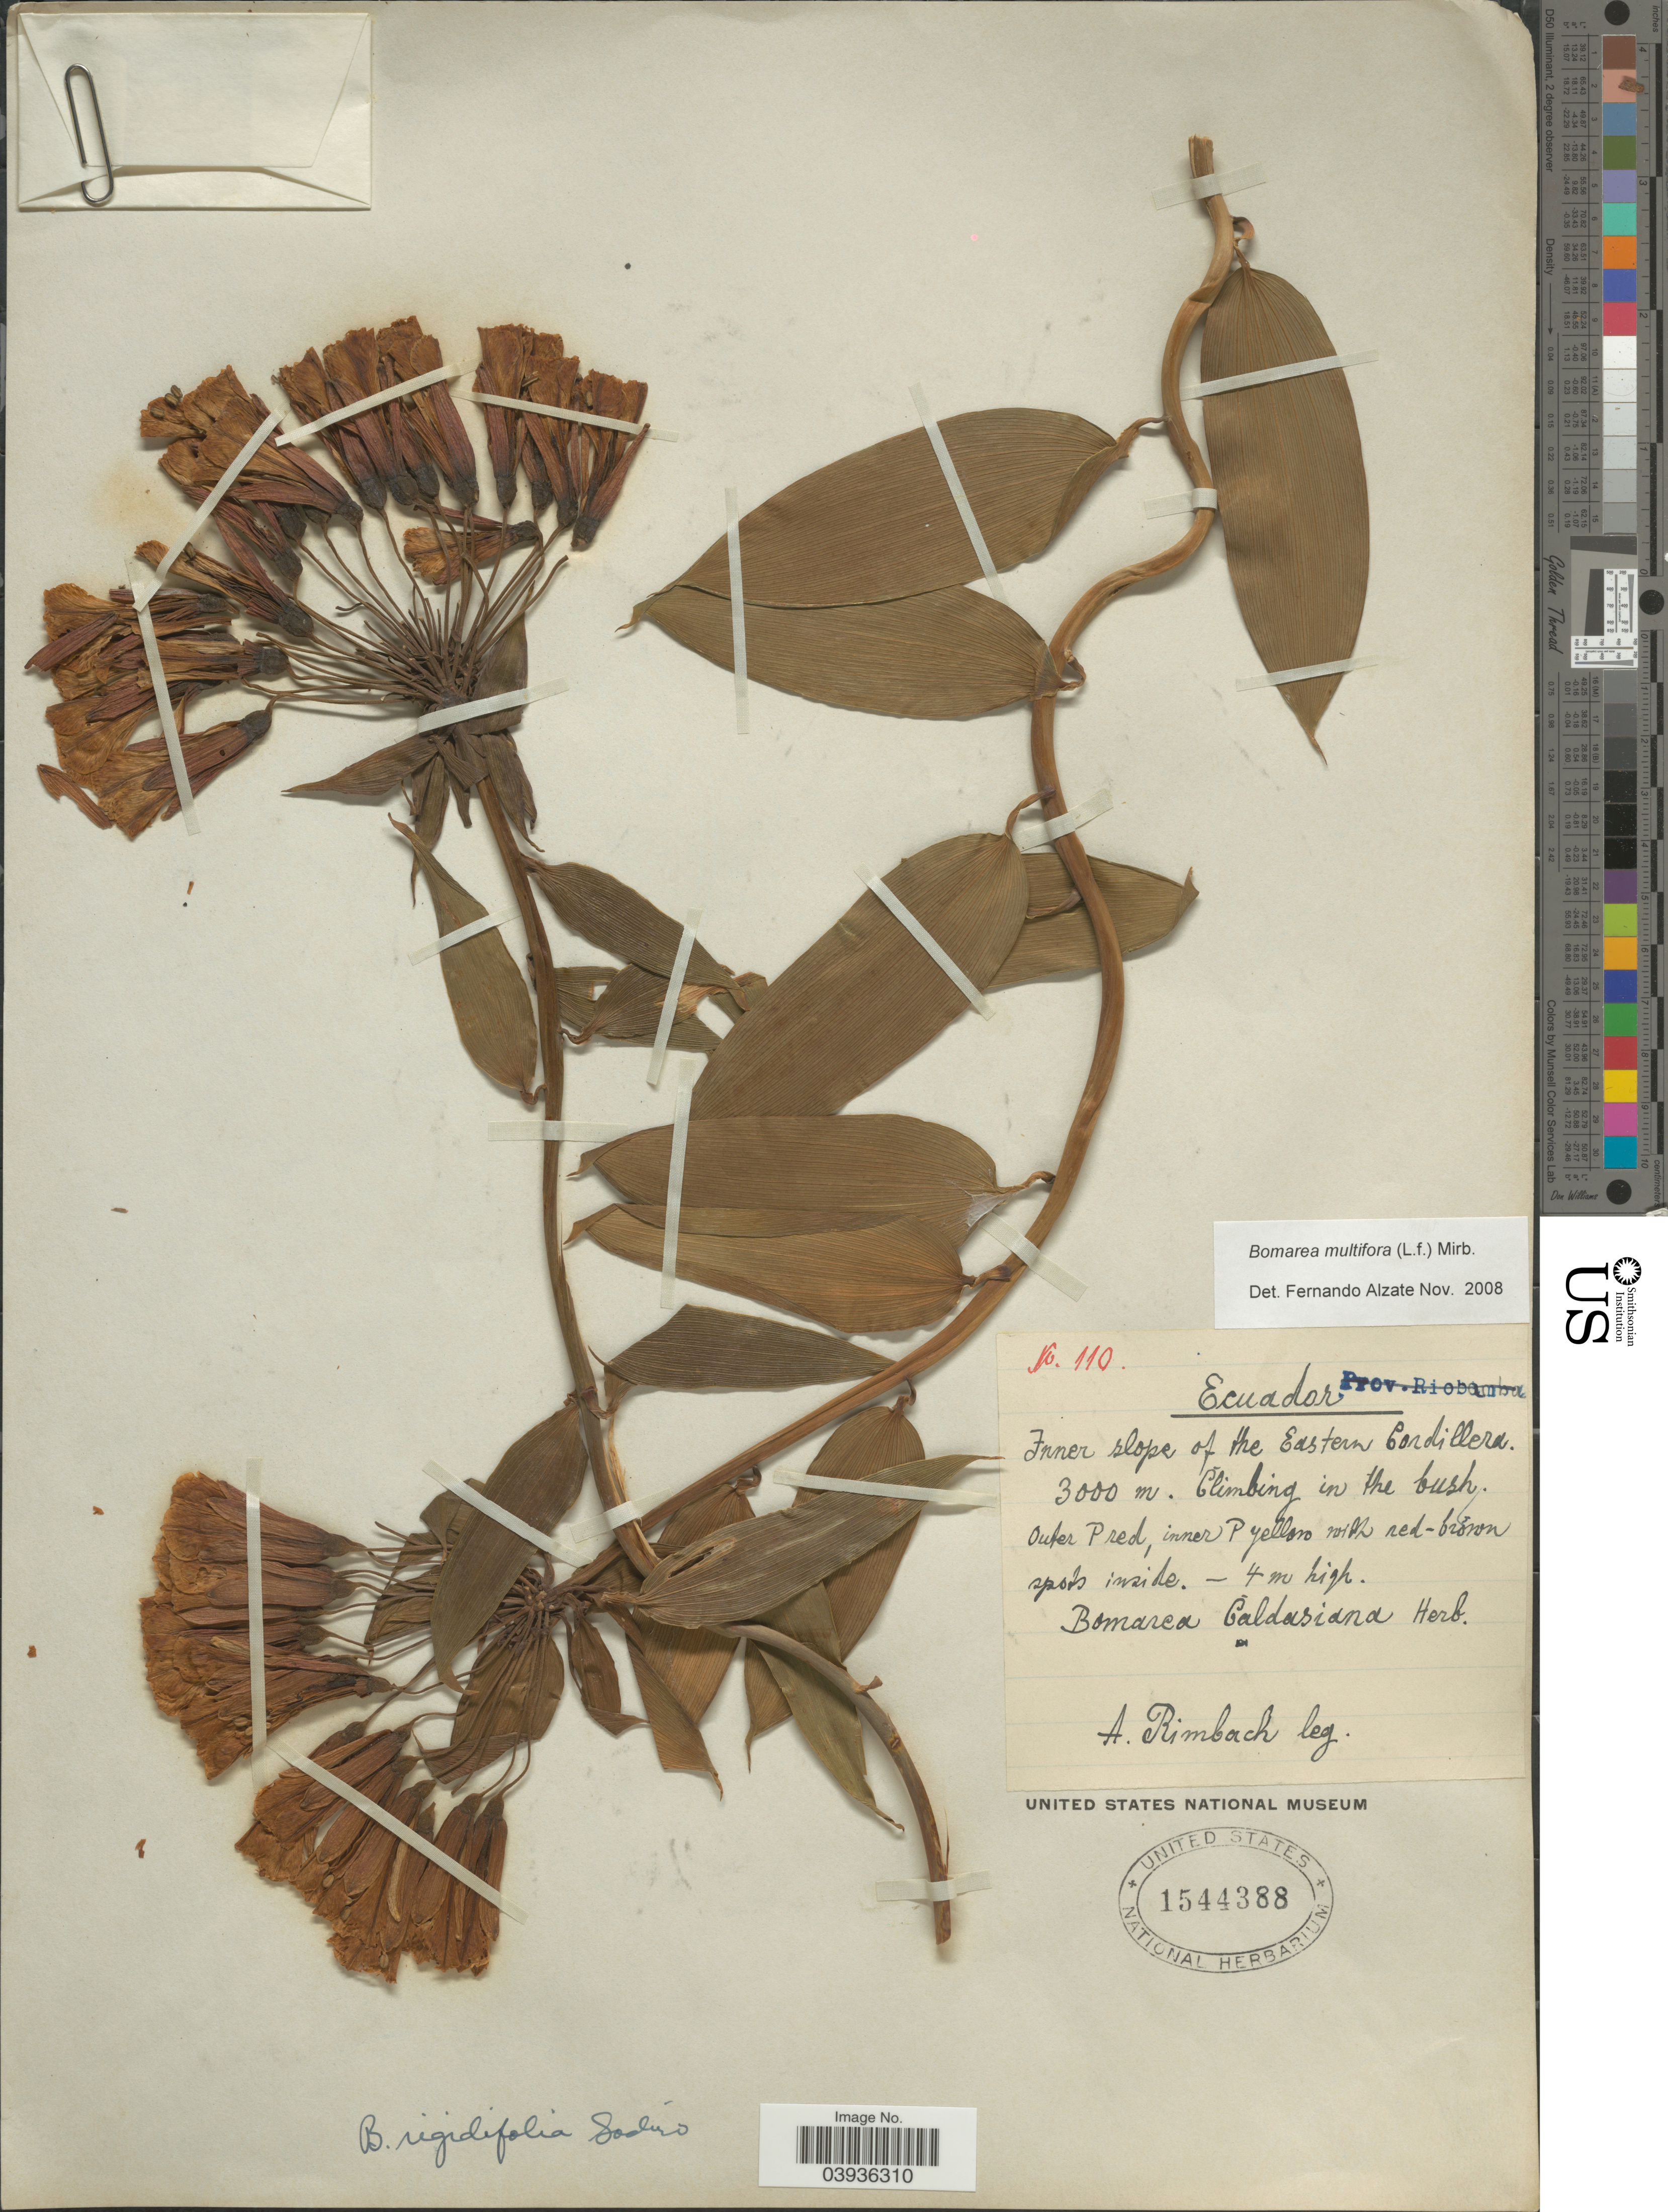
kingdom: Plantae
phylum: Tracheophyta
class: Liliopsida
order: Liliales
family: Alstroemeriaceae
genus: Bomarea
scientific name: Bomarea multiflora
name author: (L. f.) Mirb.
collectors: A. Rimbach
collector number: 110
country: Ecuador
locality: Inner slope of the Eastern Cordillera.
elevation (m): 3000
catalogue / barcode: US 1544388